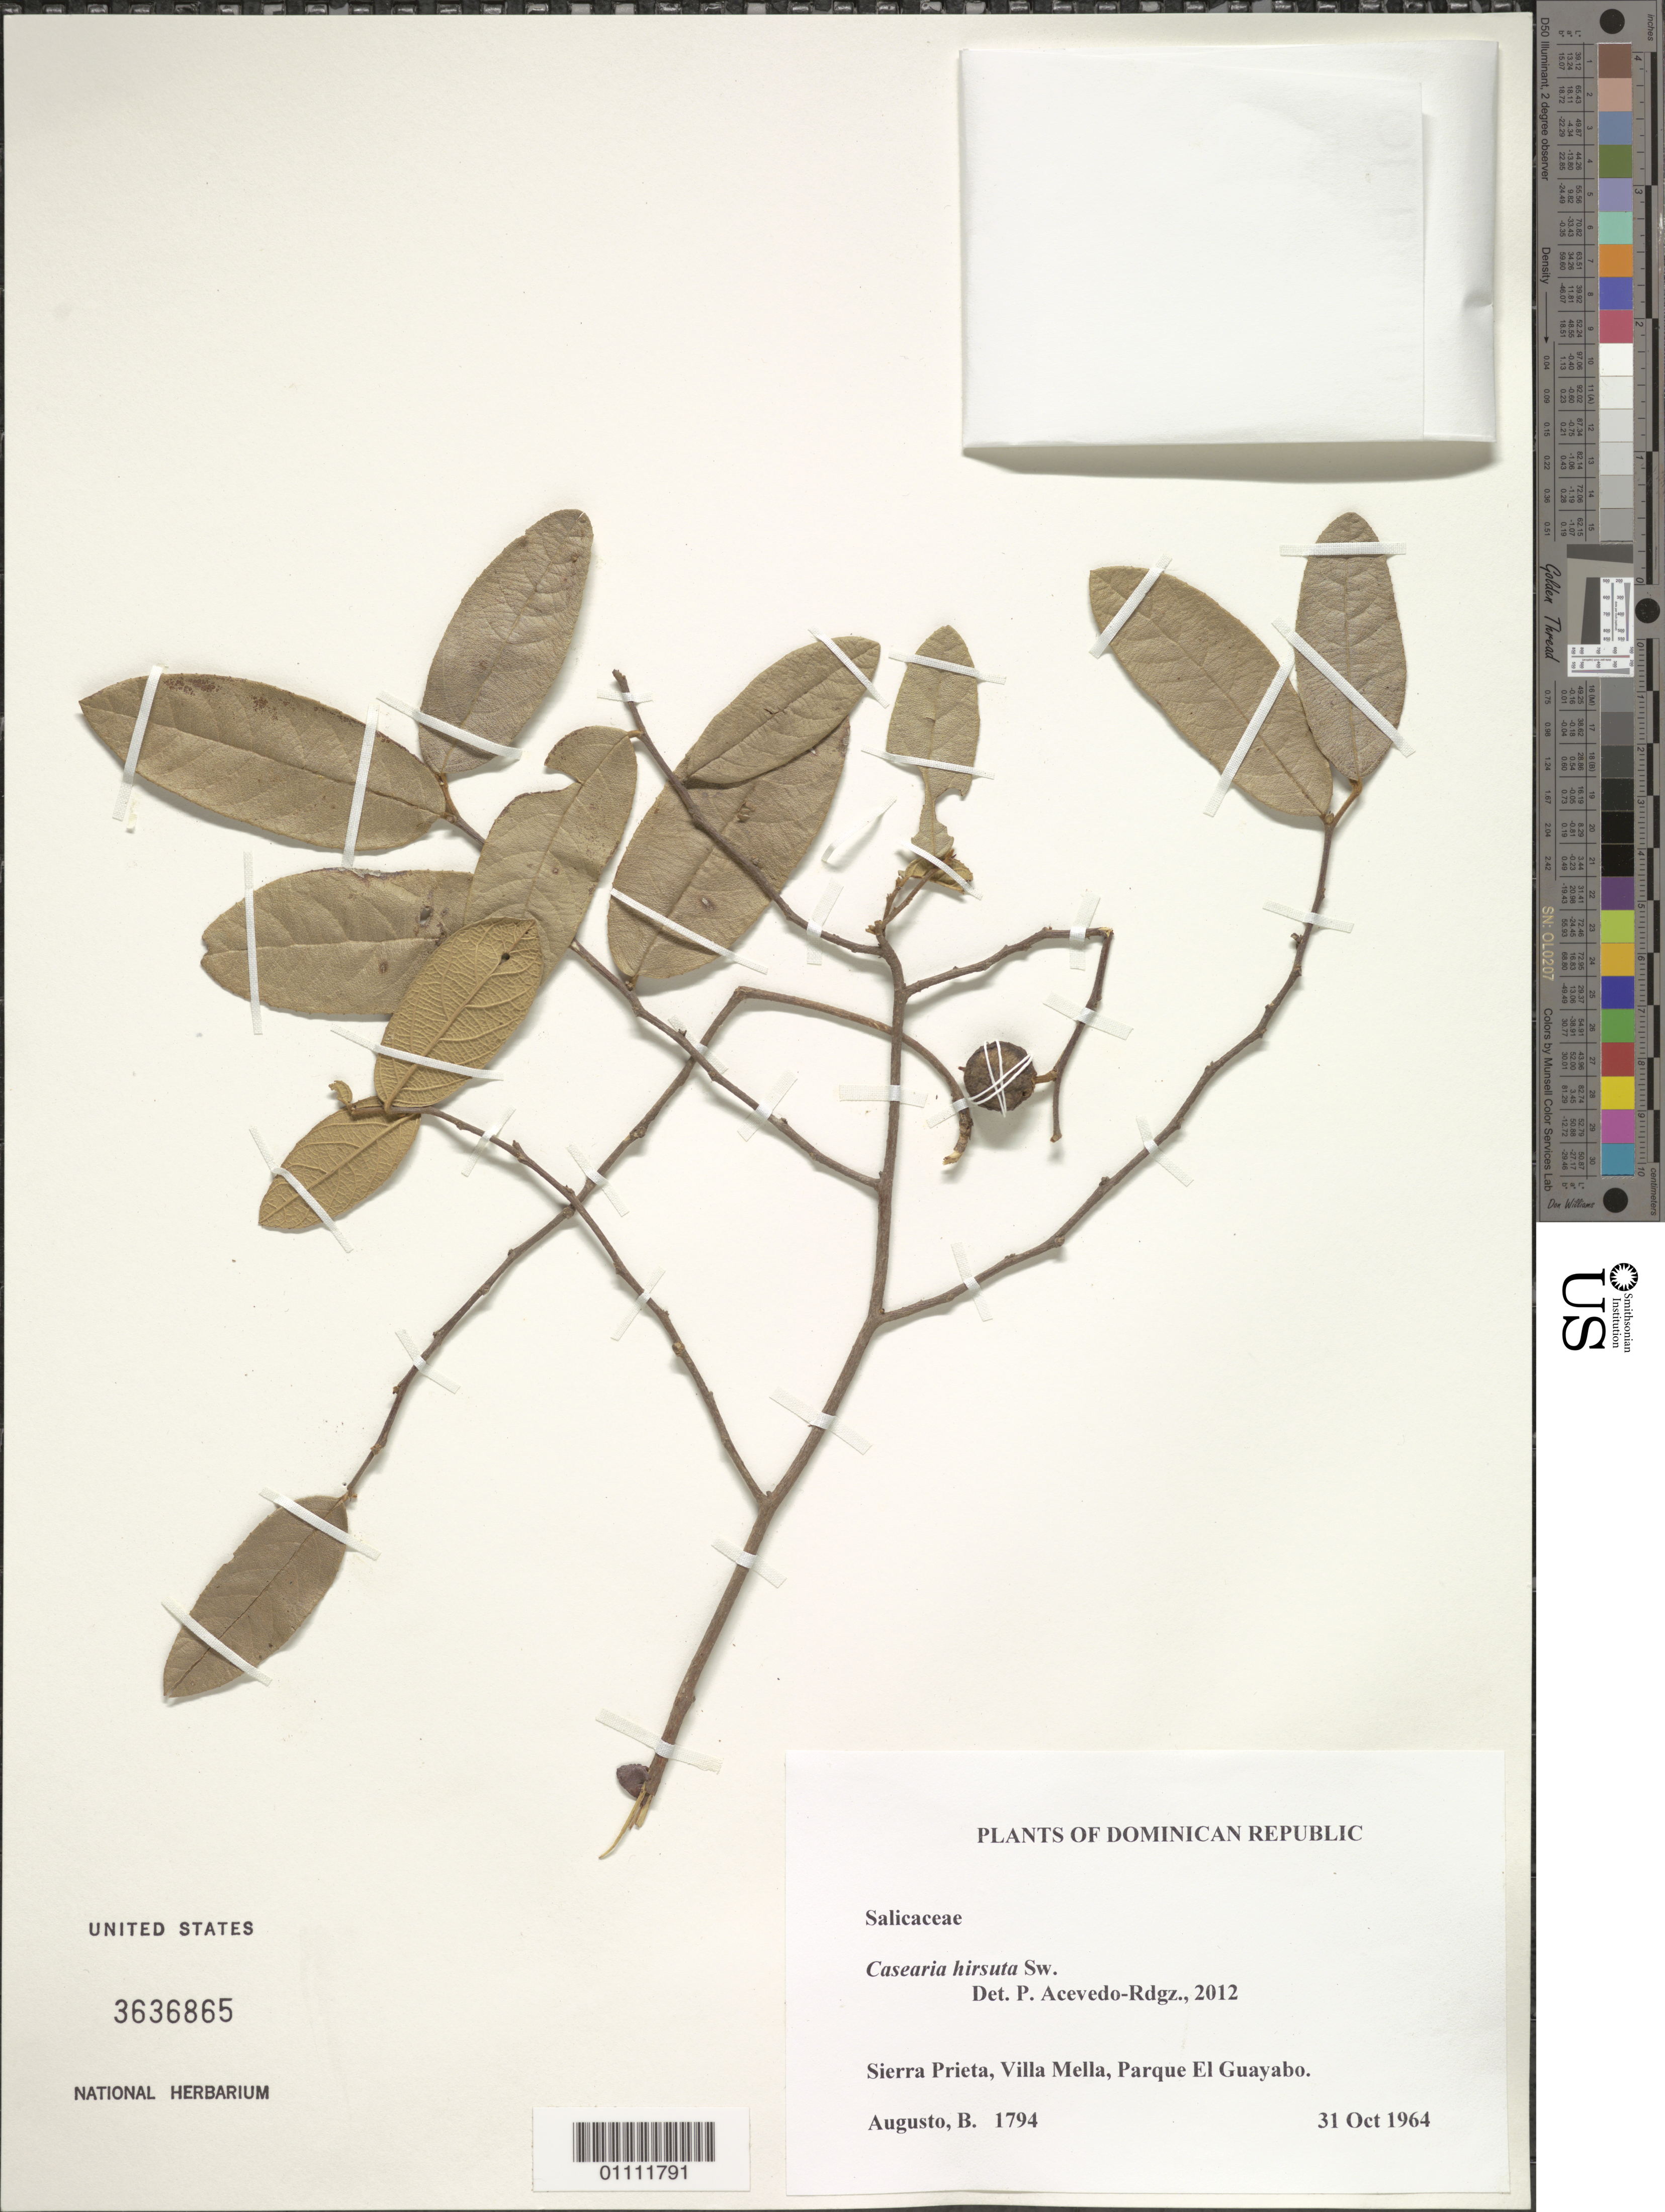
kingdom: Plantae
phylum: Tracheophyta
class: Magnoliopsida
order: Malpighiales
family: Salicaceae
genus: Casearia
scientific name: Casearia hirsuta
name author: Sw.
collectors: B. Augusto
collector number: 1794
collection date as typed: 31 Oct 1964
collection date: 1964-10-31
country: Dominican Republic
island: Hispaniola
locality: Sierra Prieta, Villa Mella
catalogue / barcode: US 3636865